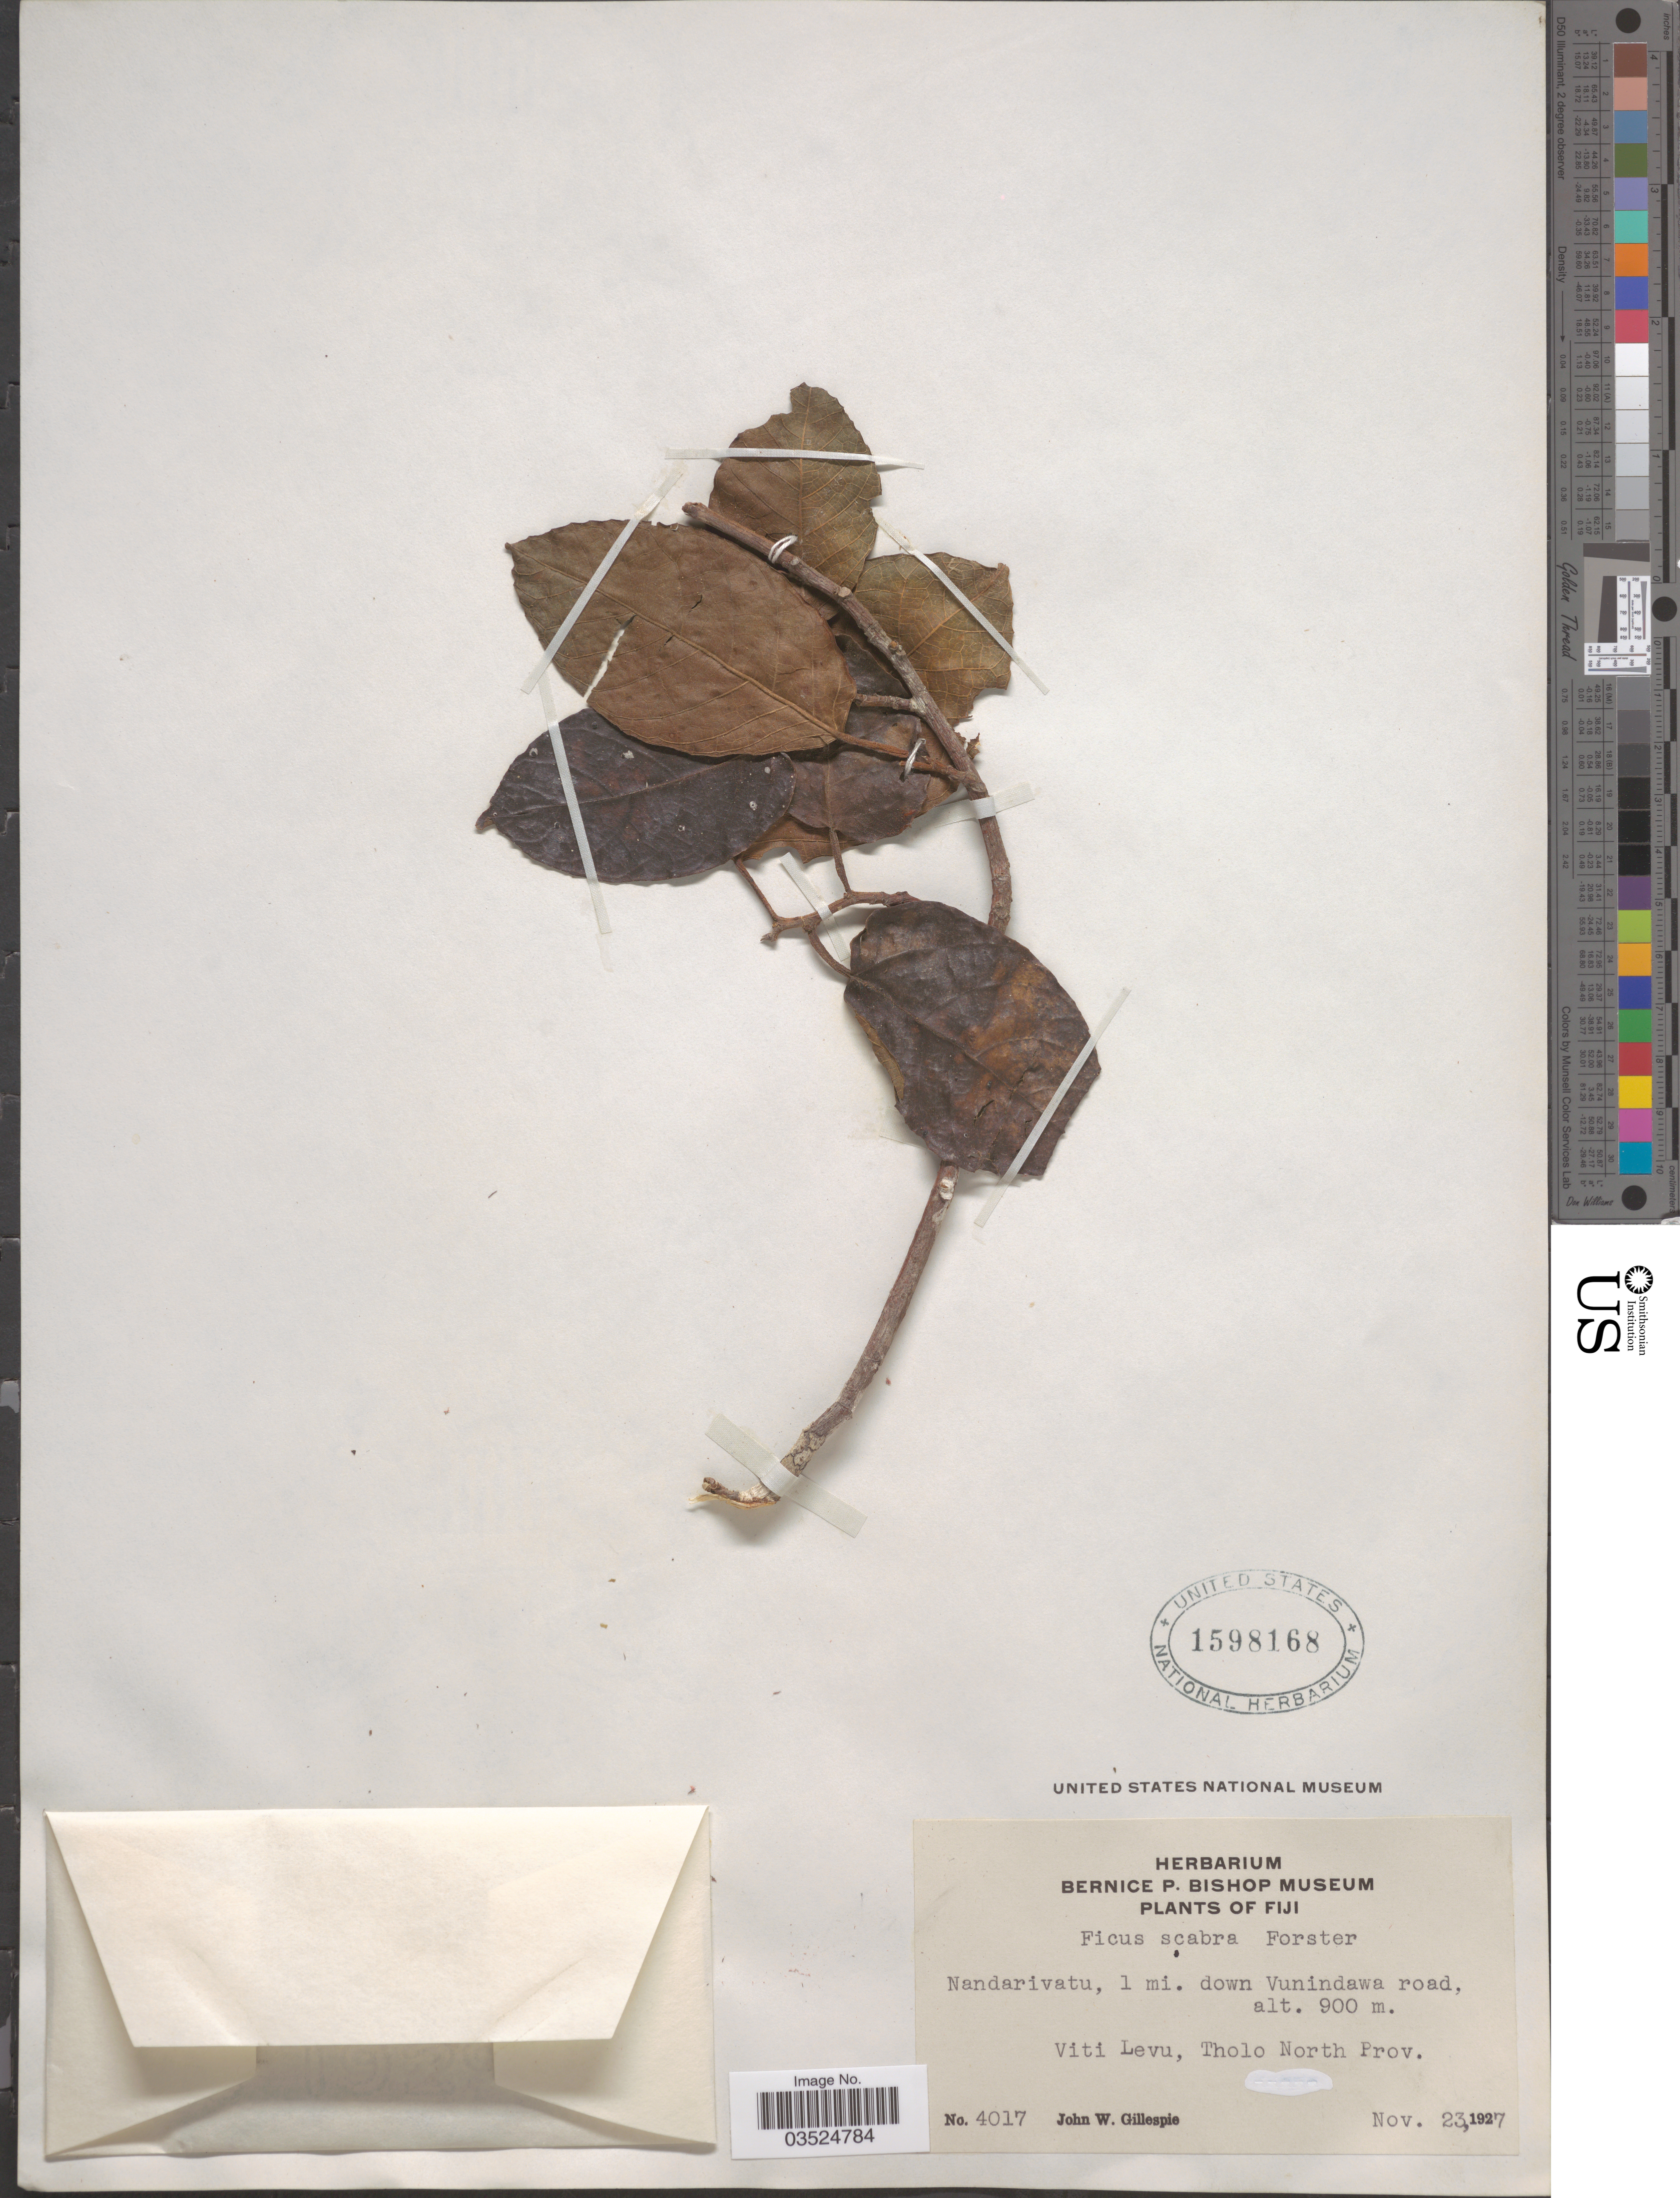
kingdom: Plantae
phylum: Tracheophyta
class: Magnoliopsida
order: Rosales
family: Moraceae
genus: Ficus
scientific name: Ficus sp.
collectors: J. W. Gillespie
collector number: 4017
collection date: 1927-11-23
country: Fiji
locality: Nandarivatu, 1 mi. down Vunindawa Road, Viti Levu, Tholo North Prov.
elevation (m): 900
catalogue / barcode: US 1598168